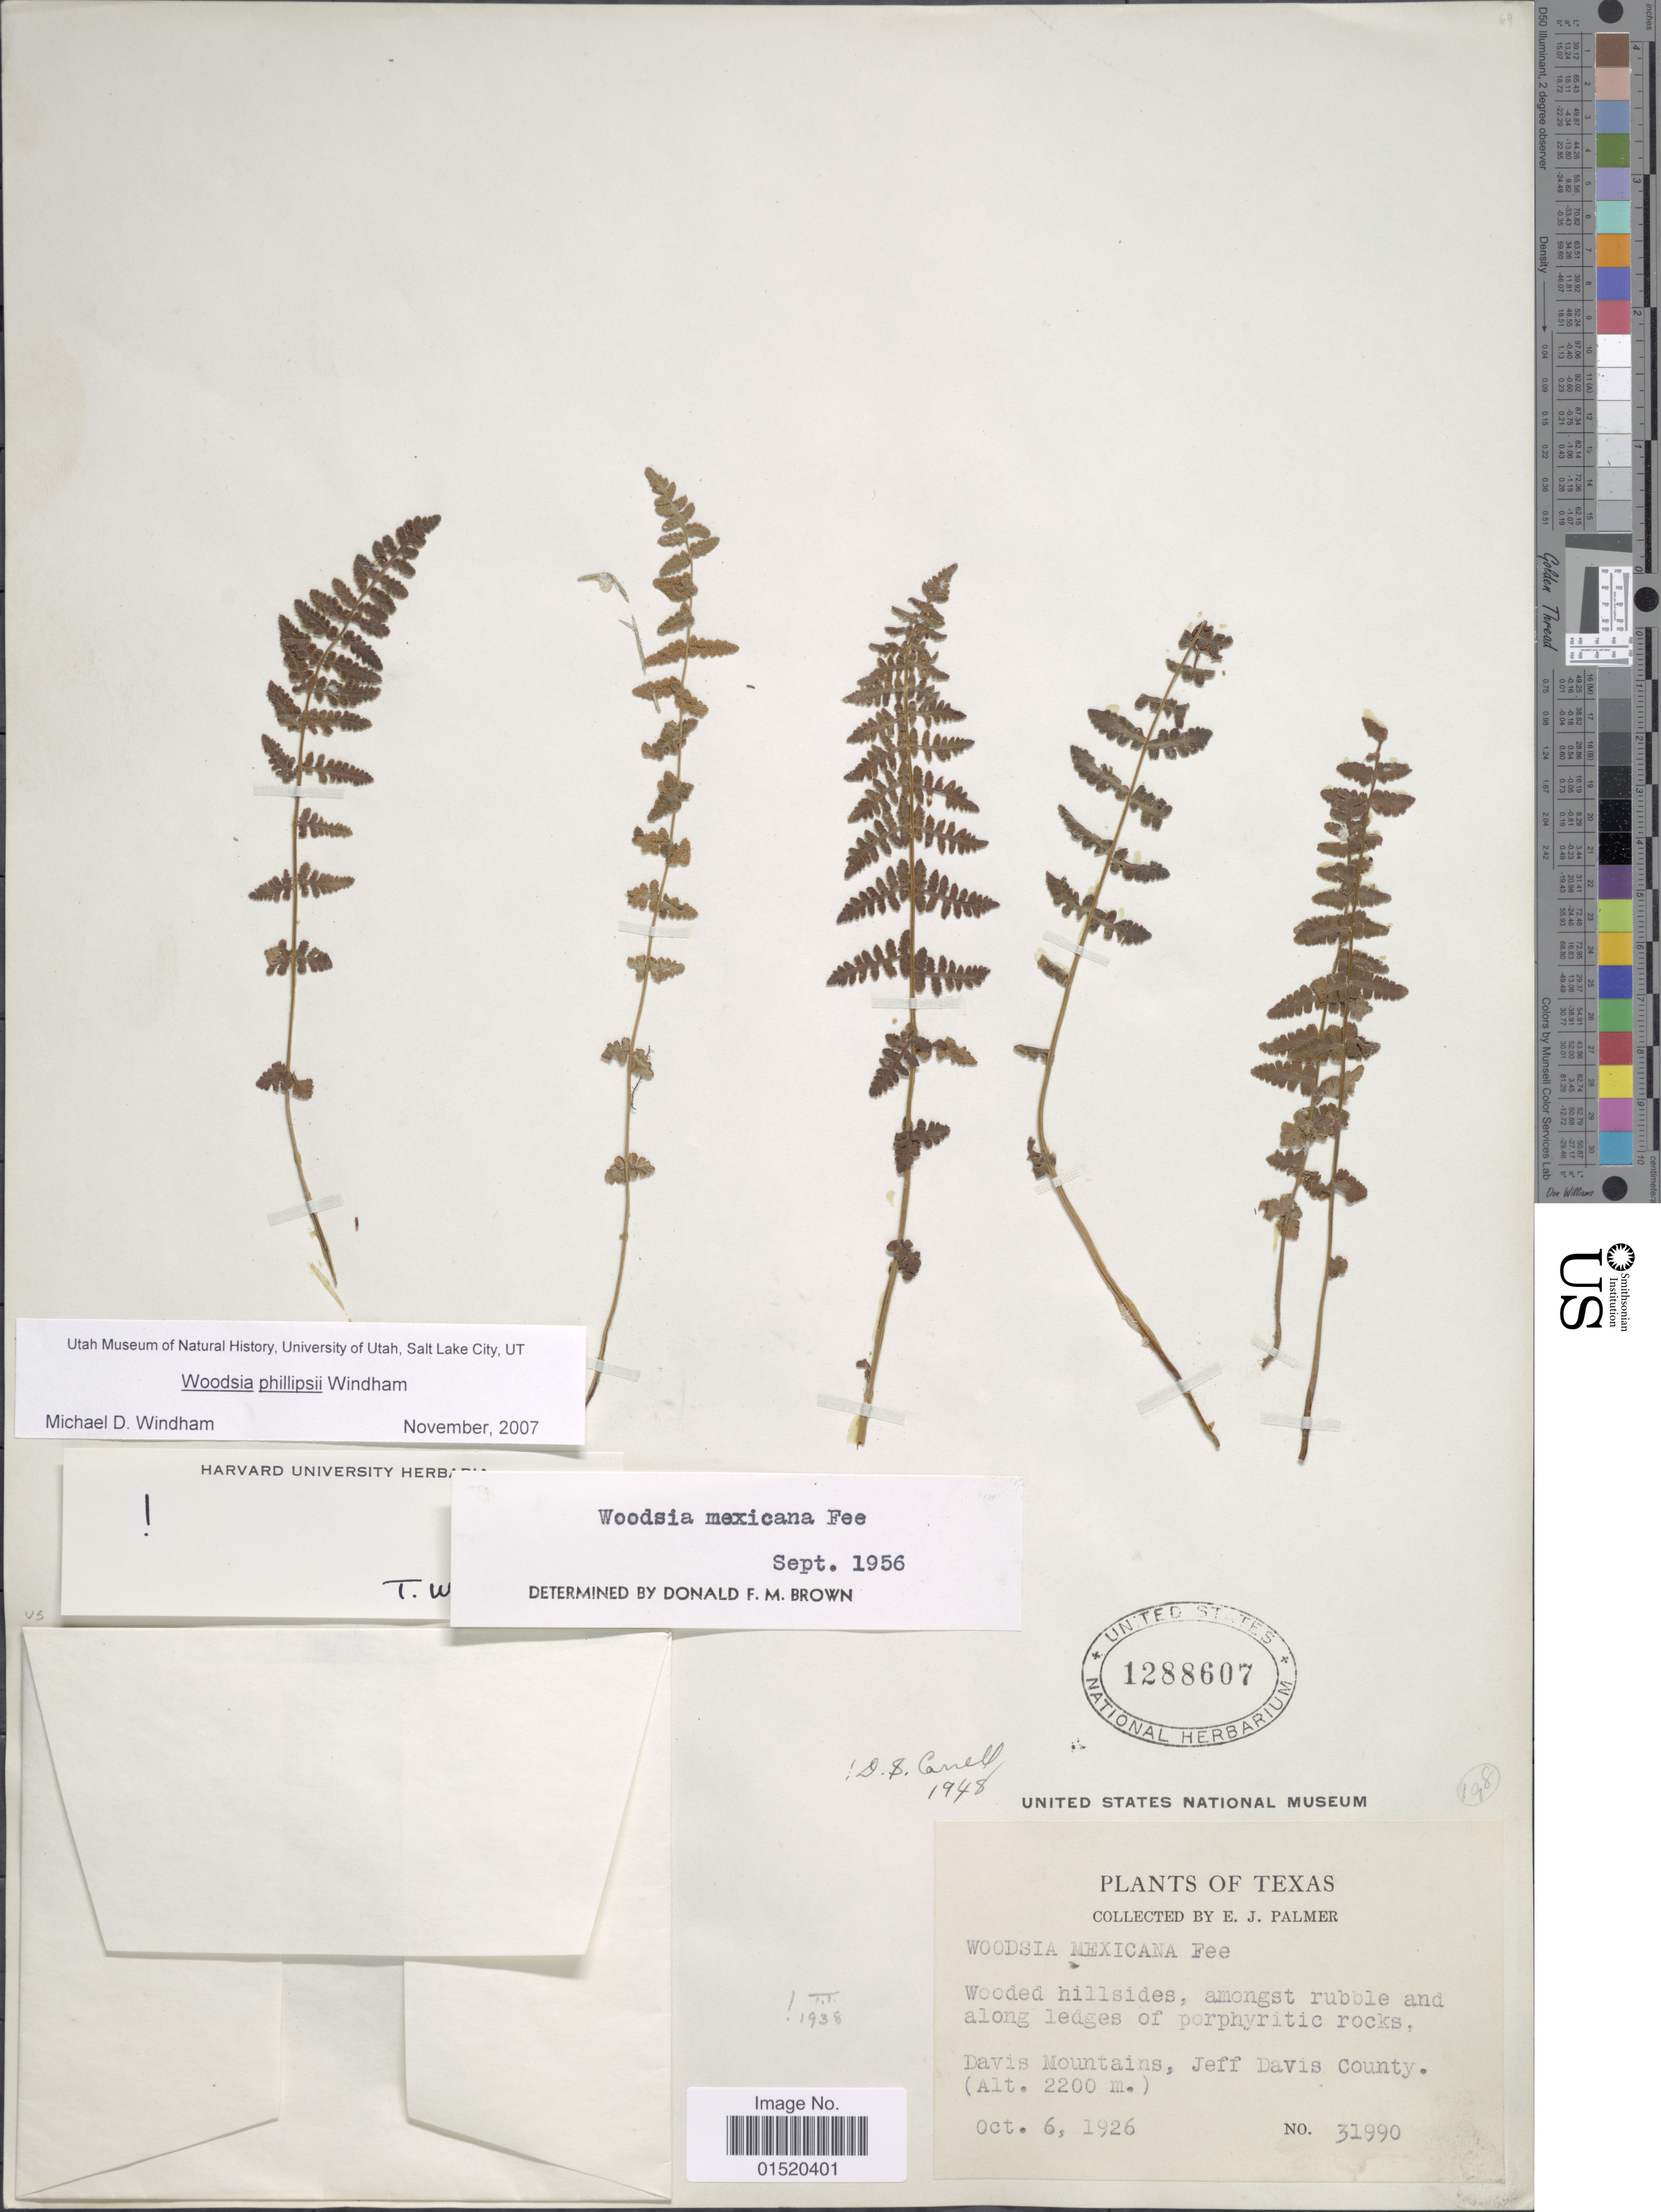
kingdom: Plantae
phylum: Tracheophyta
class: Polypodiopsida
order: Polypodiales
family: Woodsiaceae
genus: Woodsia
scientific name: Woodsia phillipsii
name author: Windham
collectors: E. J. Palmer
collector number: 31990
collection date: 1926-10-06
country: United States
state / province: Texas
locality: Davis Mountains, Jeff Davis County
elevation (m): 2200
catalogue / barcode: US 1288607